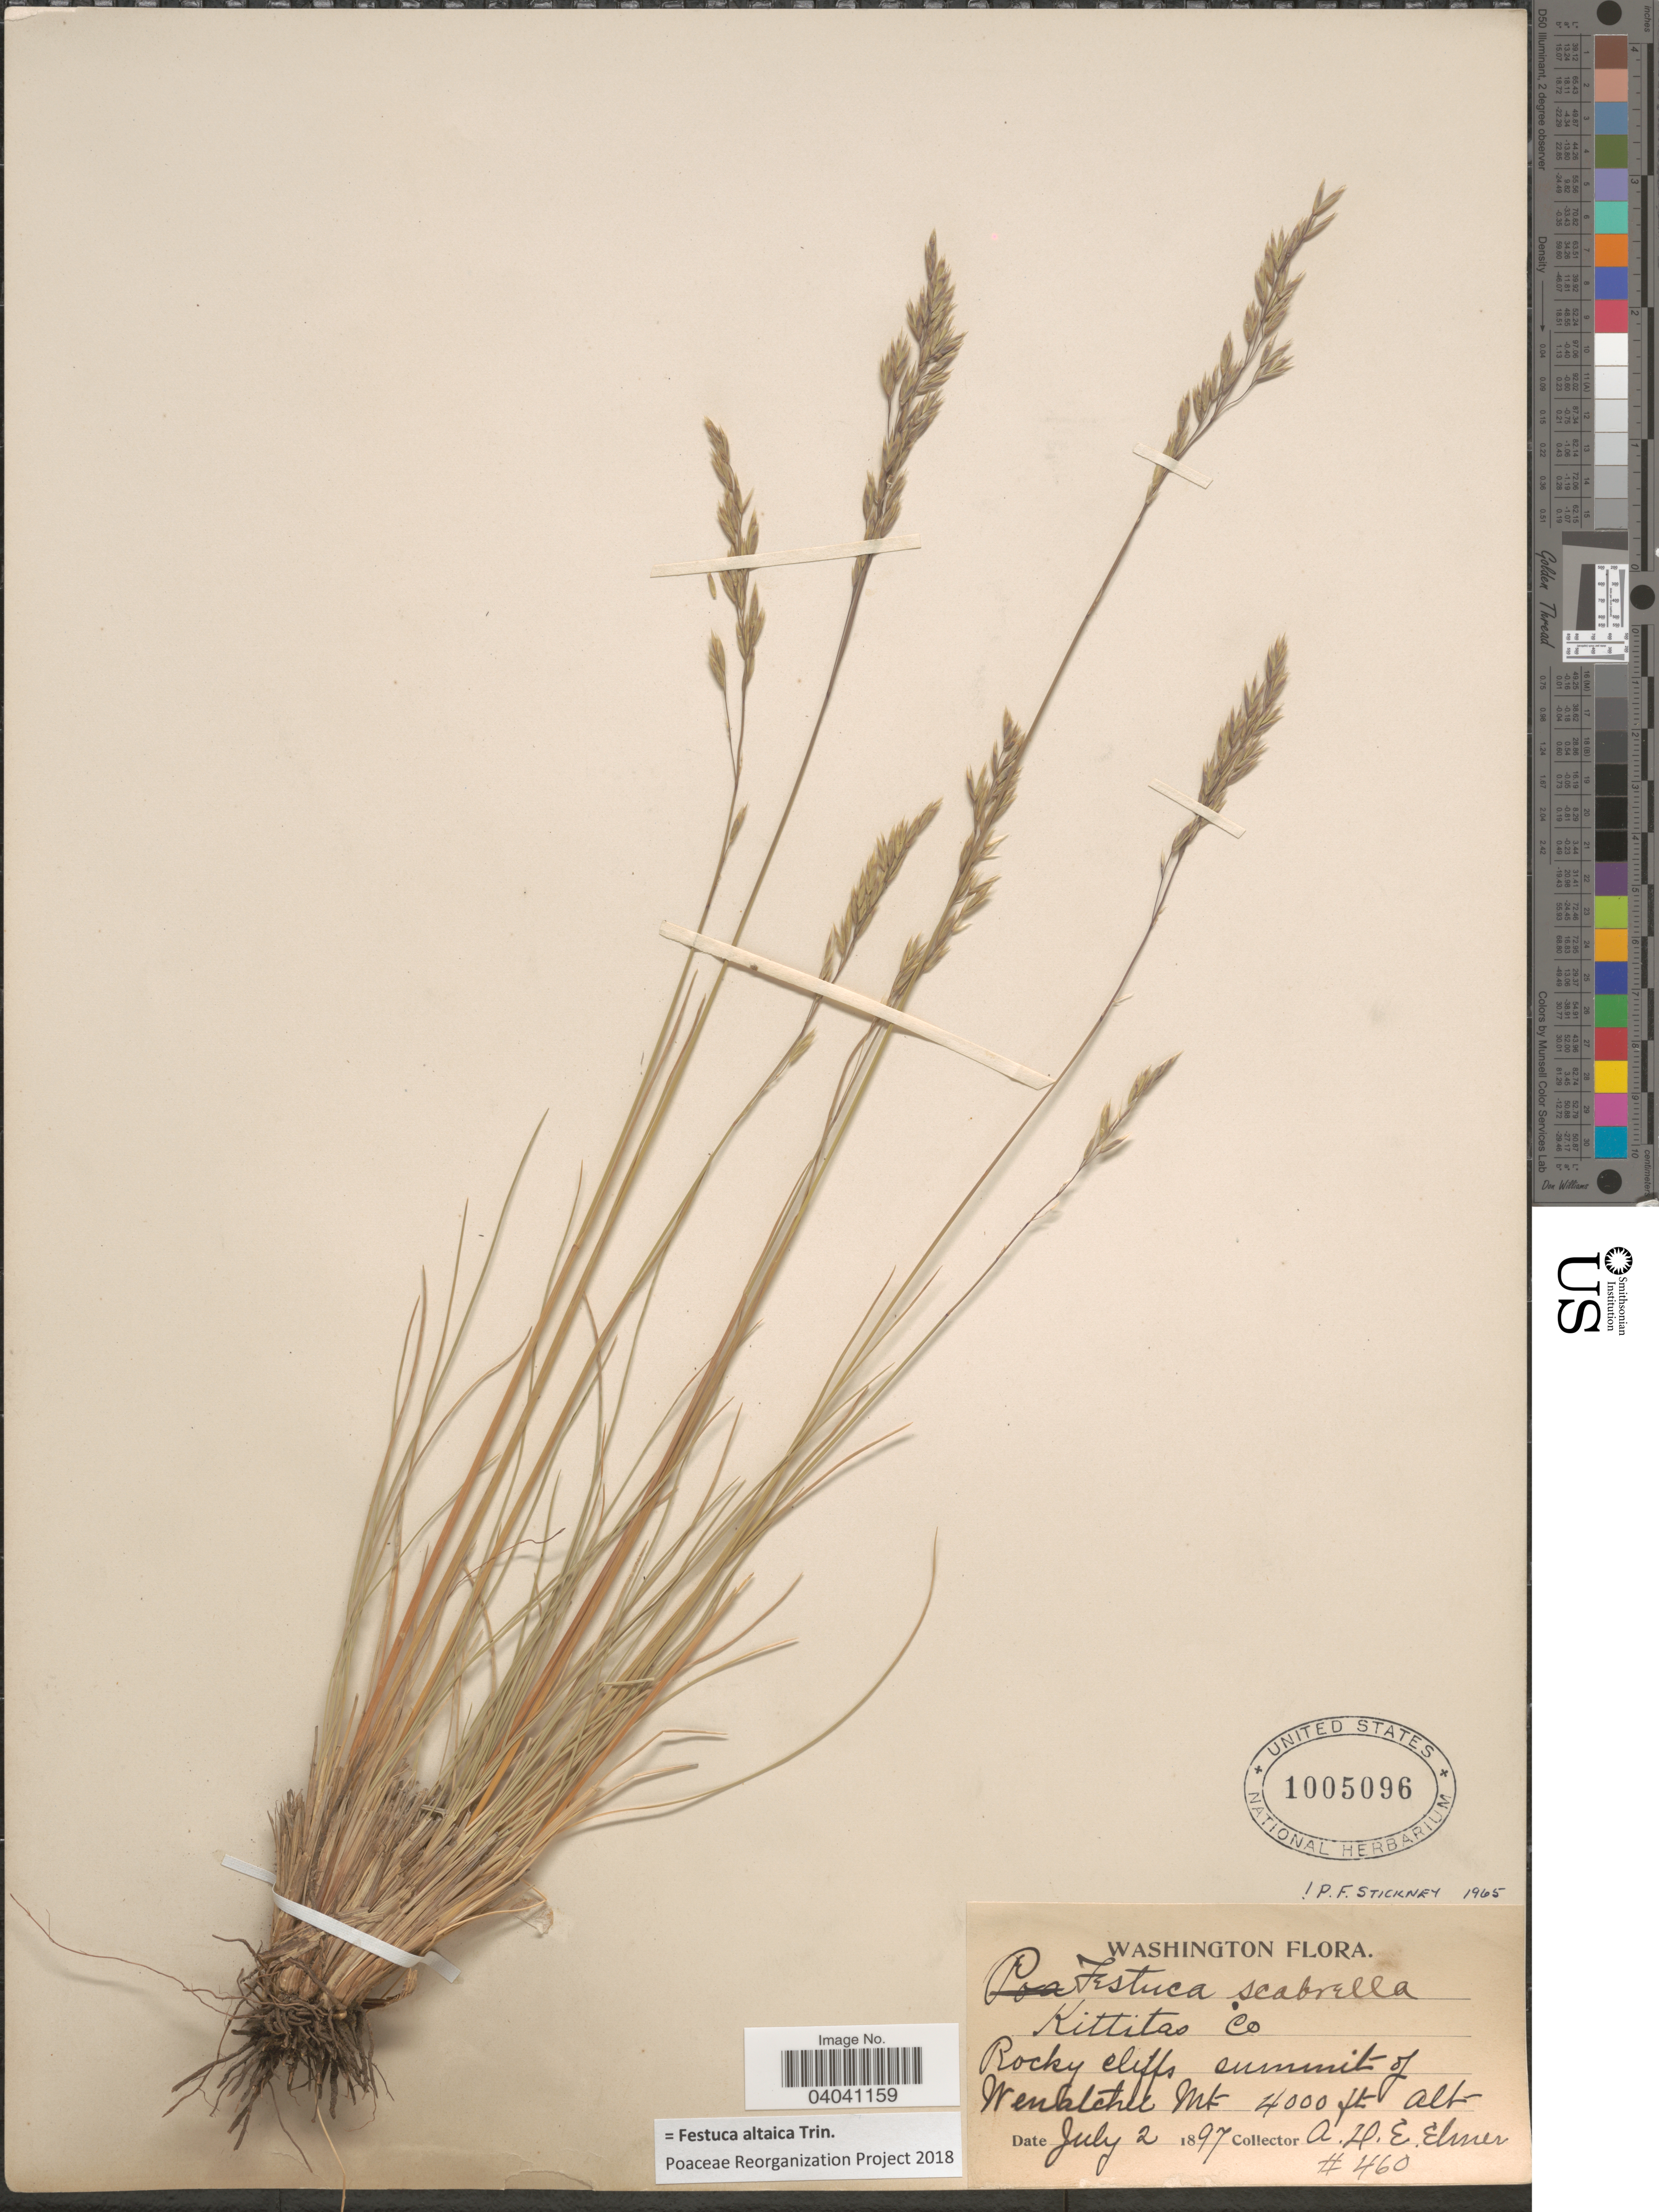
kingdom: Plantae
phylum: Tracheophyta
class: Liliopsida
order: Poales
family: Poaceae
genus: Festuca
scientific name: Festuca altaica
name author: Trin.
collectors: A. D. E. Elmer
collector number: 460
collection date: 1897-07-02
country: United States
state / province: Washington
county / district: Kittitas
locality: Kittitas Co. Rocky cliffs summit of Wenatchee Mt.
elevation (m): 1219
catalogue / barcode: US 1005096